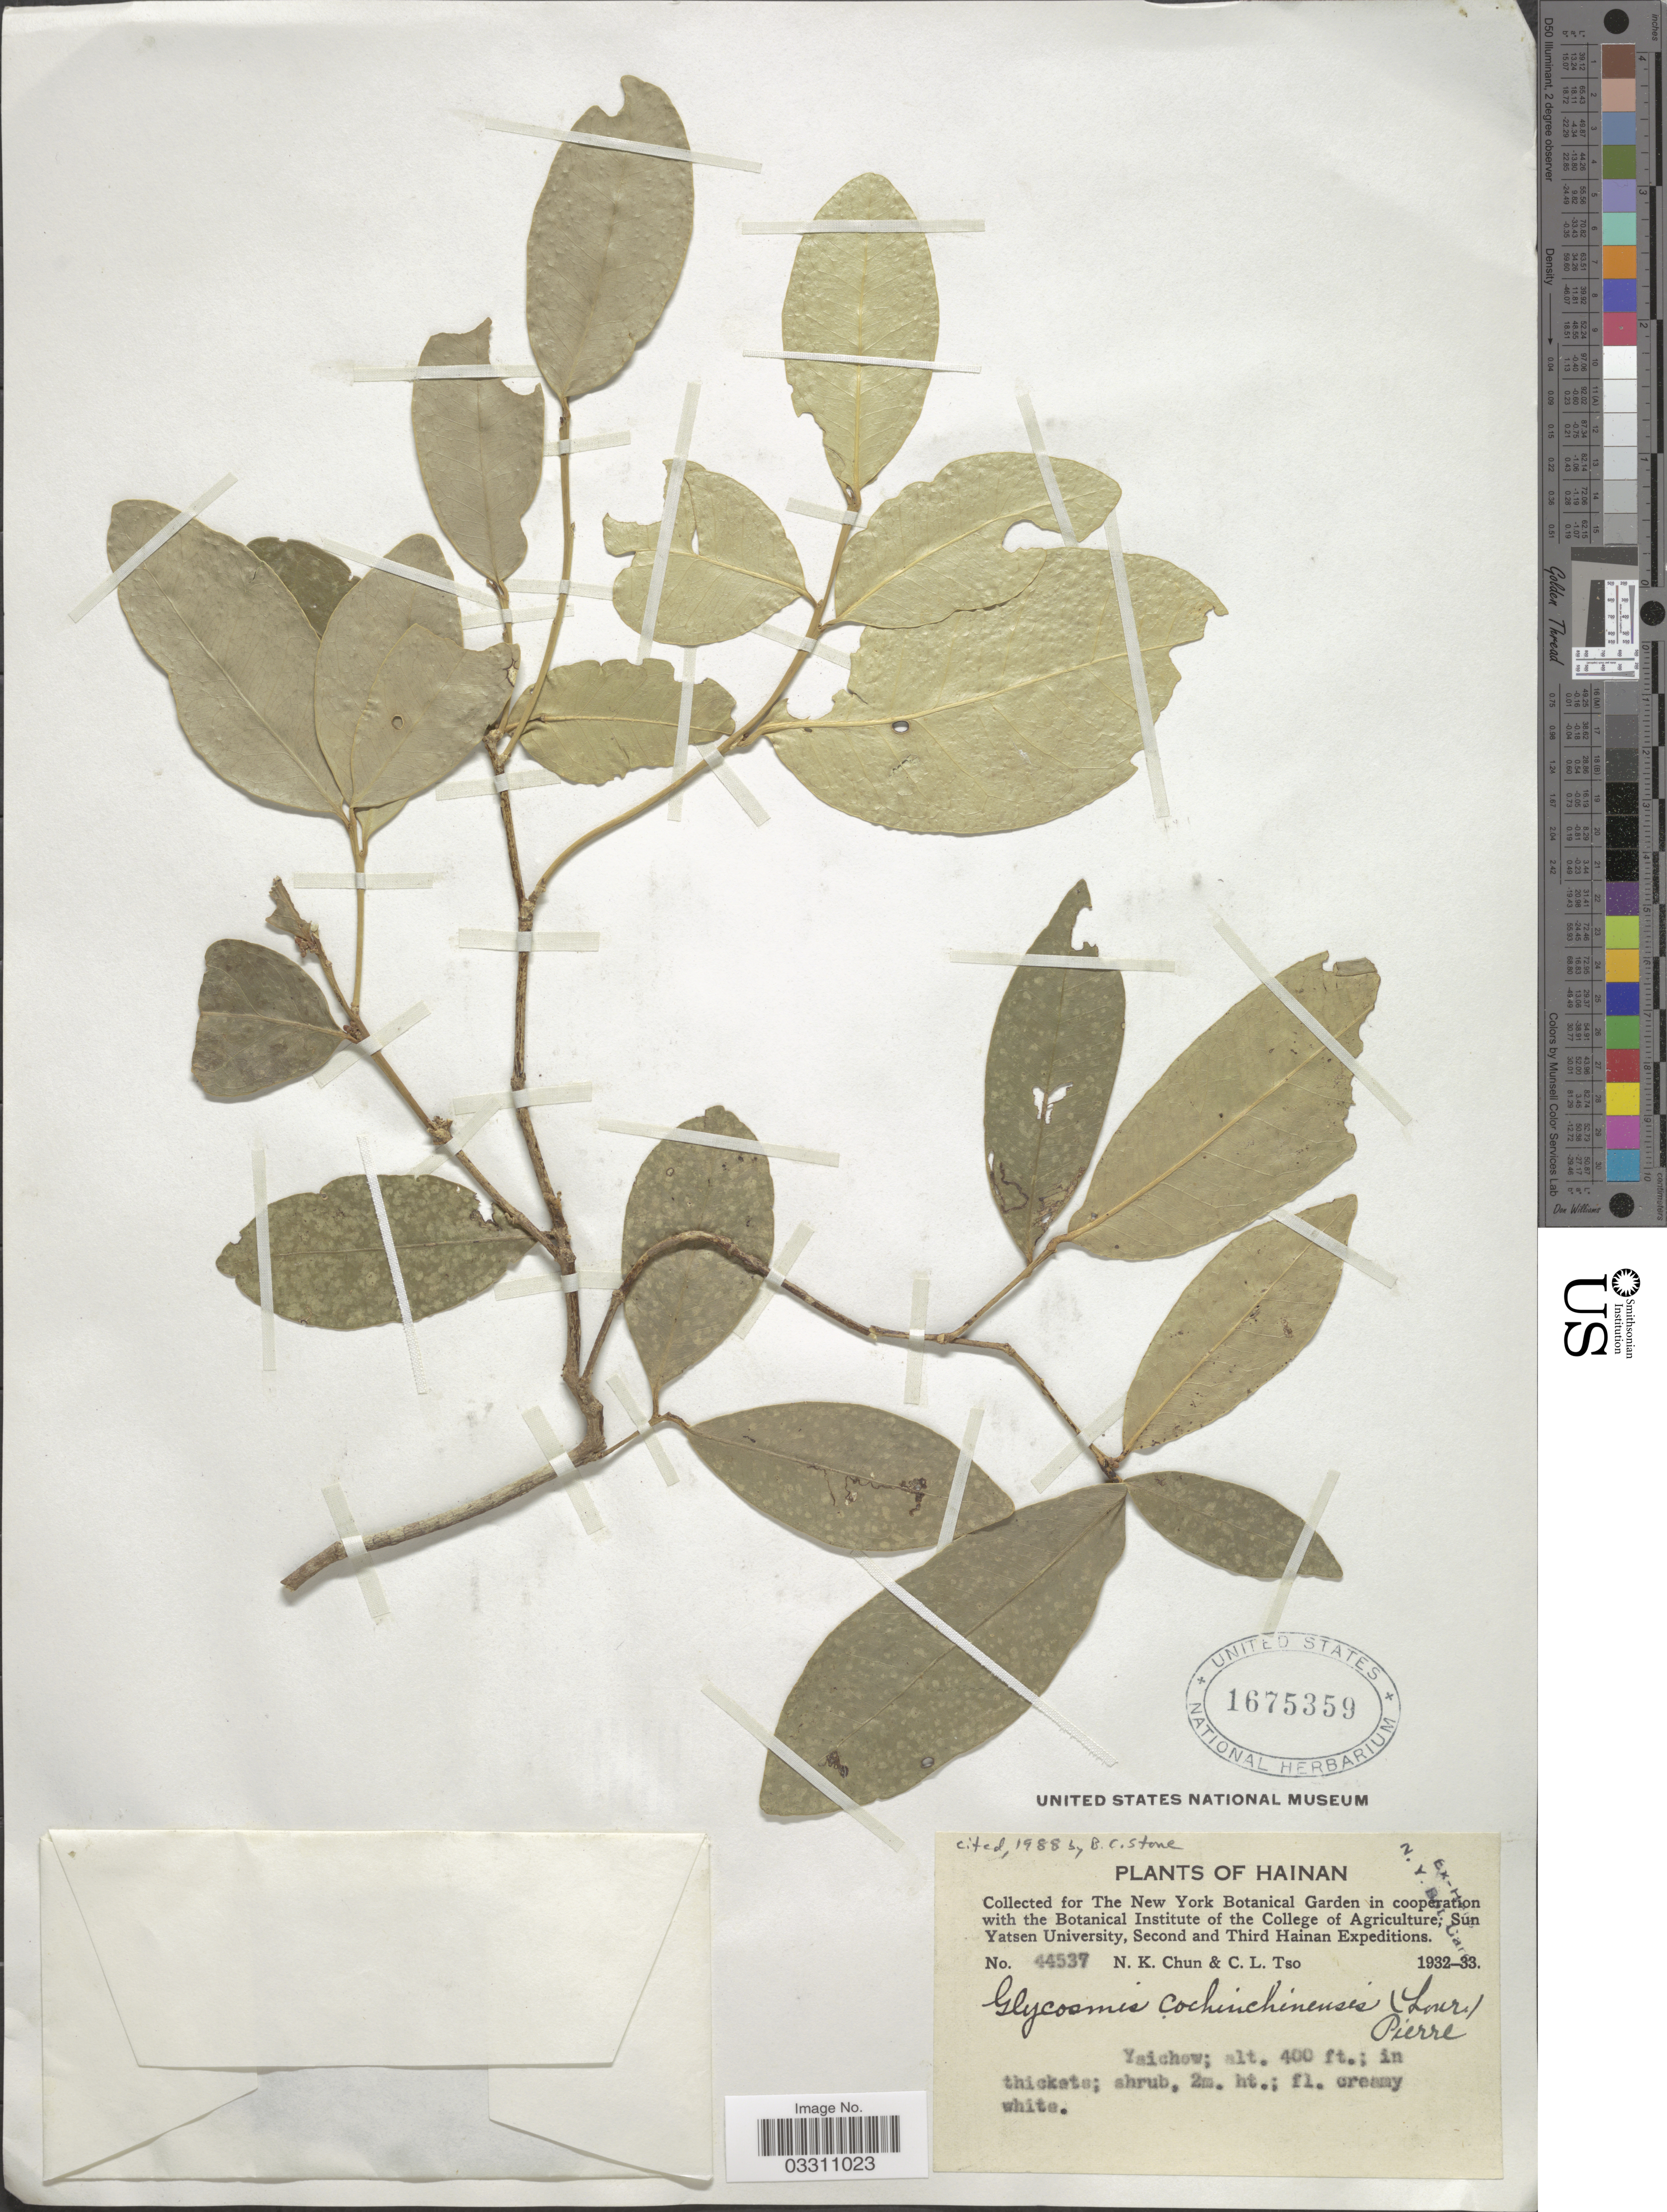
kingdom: Plantae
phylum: Tracheophyta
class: Magnoliopsida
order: Sapindales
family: Rutaceae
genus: Glycosmis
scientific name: Glycosmis cochinchinensis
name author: (Lour.) Pierre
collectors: N. K. Chun & C. Tso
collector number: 44537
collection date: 1932/1933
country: China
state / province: Hainan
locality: Yaichow.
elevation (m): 122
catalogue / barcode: US 1675359